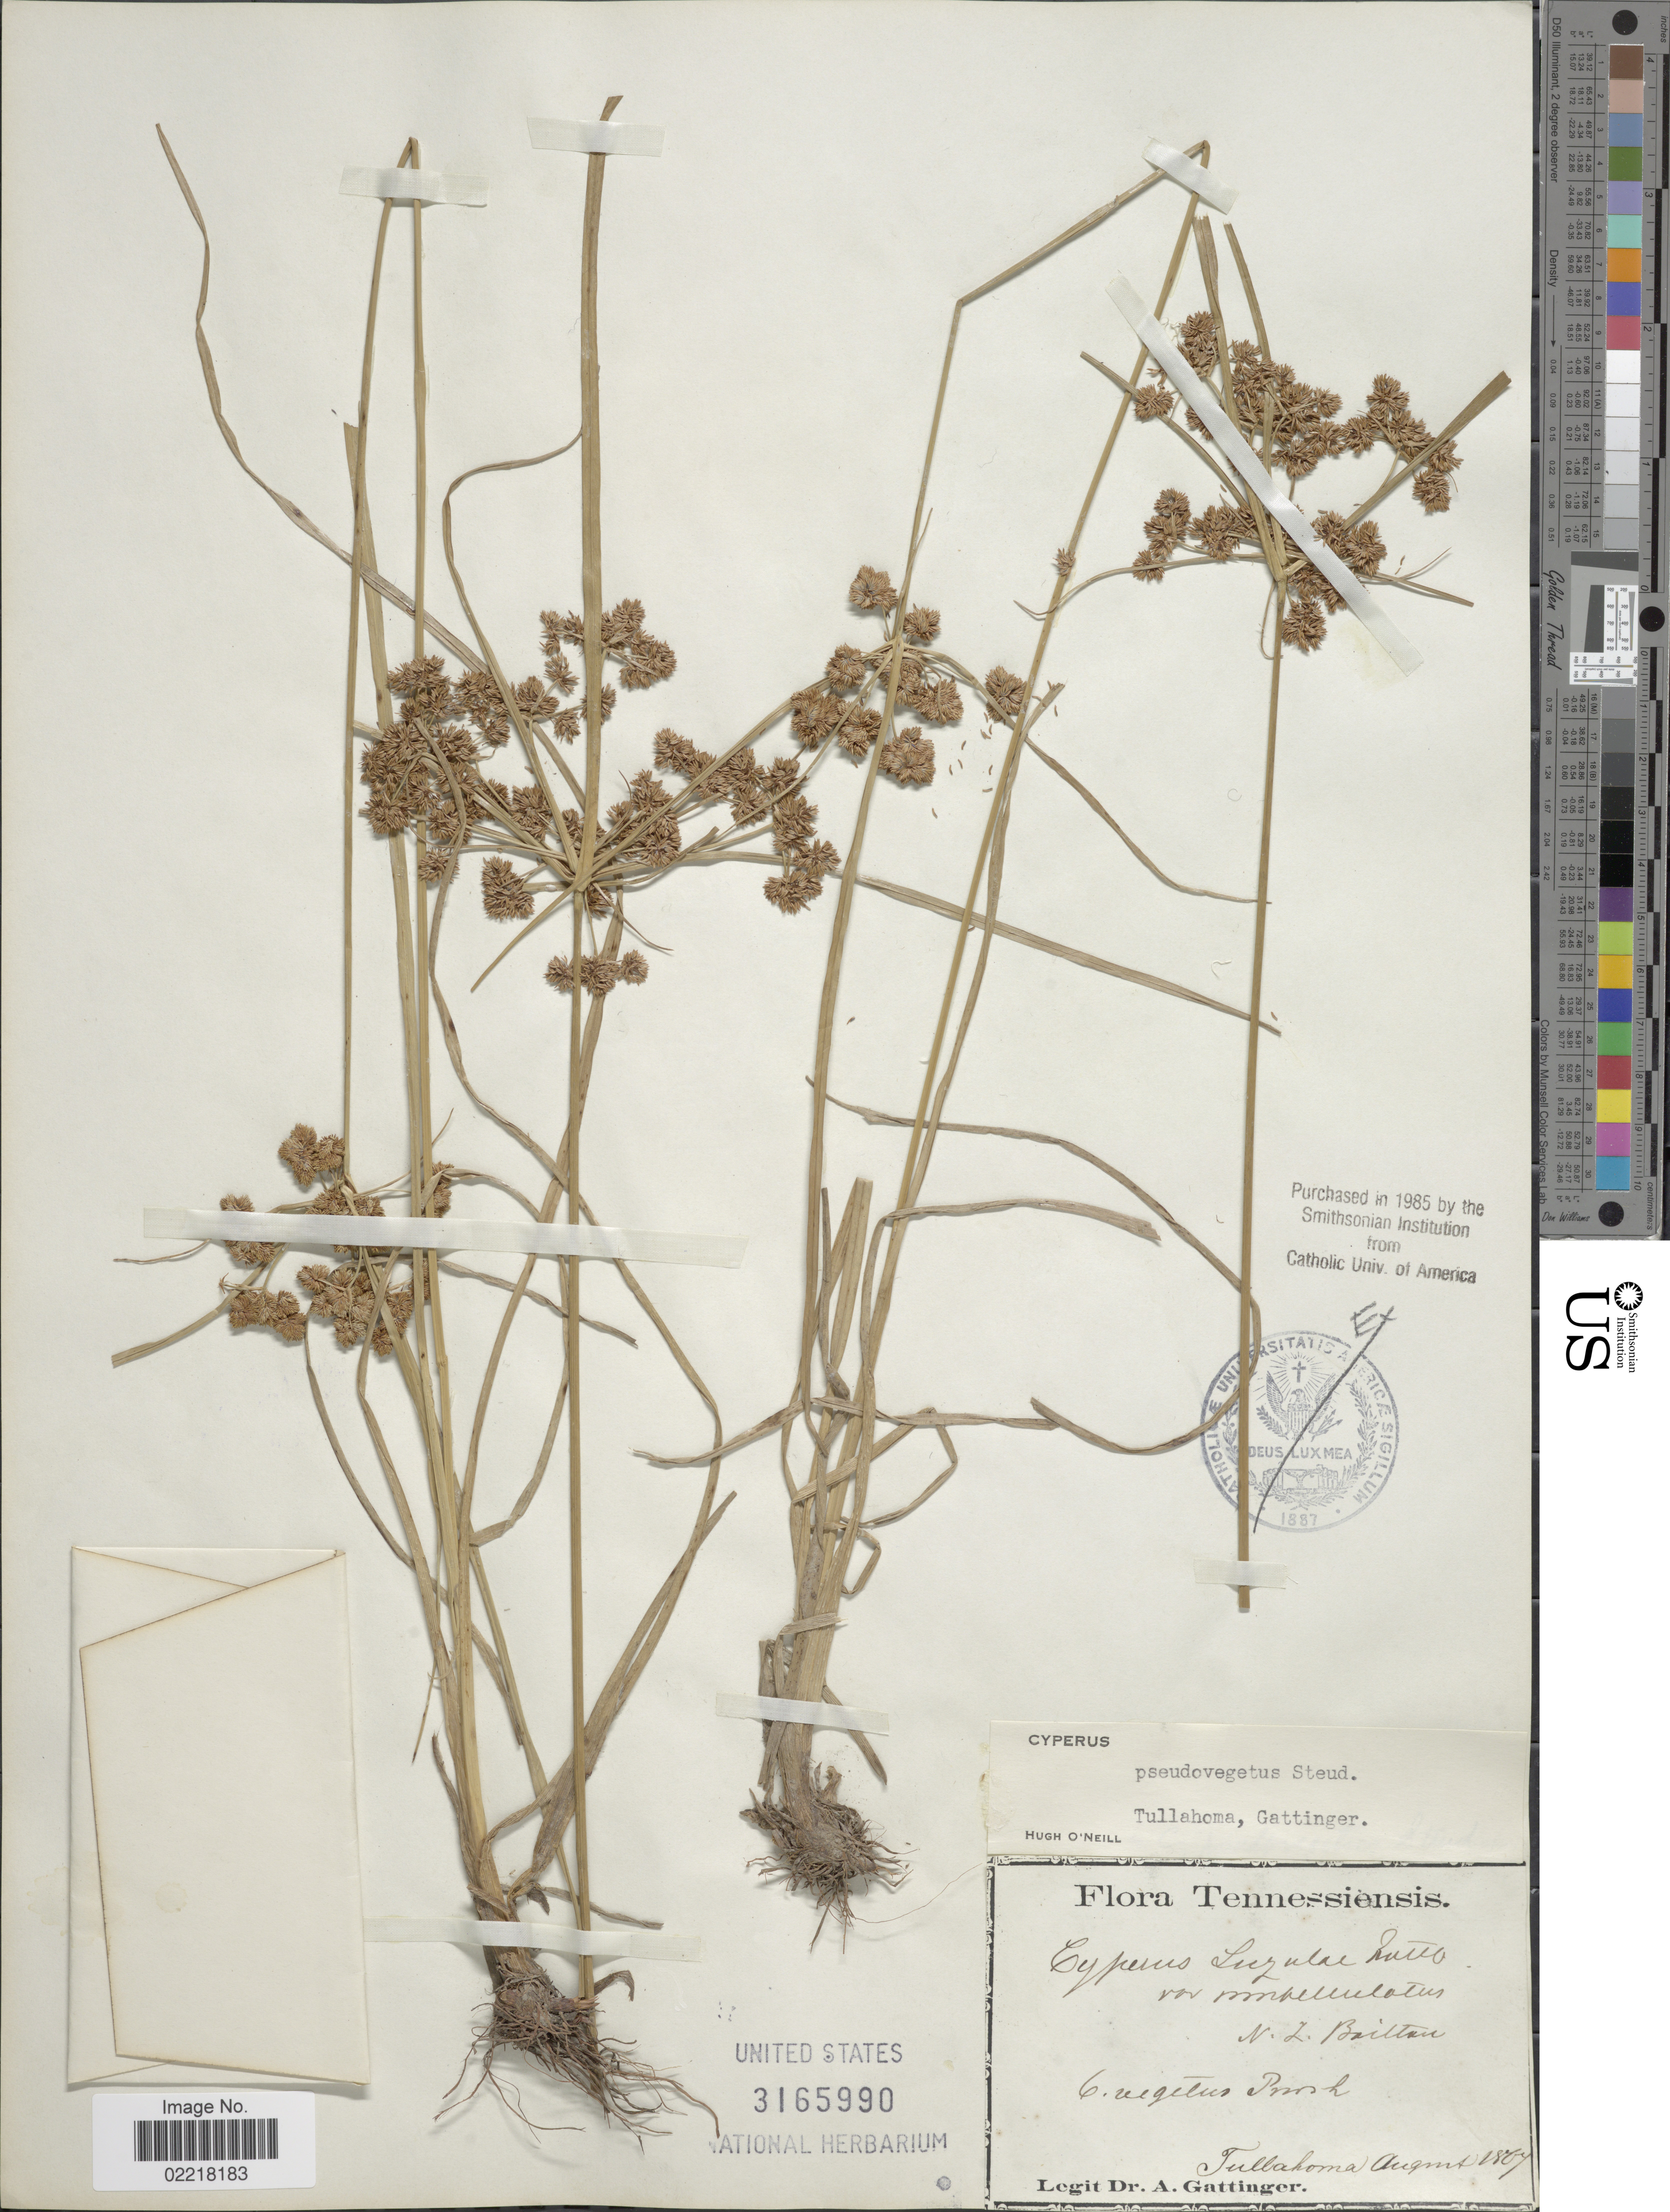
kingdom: Plantae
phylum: Tracheophyta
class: Liliopsida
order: Poales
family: Cyperaceae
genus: Cyperus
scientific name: Cyperus pseudovegetus Steud.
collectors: A. Gattinger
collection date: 1867-08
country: United States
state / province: Tennessee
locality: Tullakoma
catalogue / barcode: US 3165990